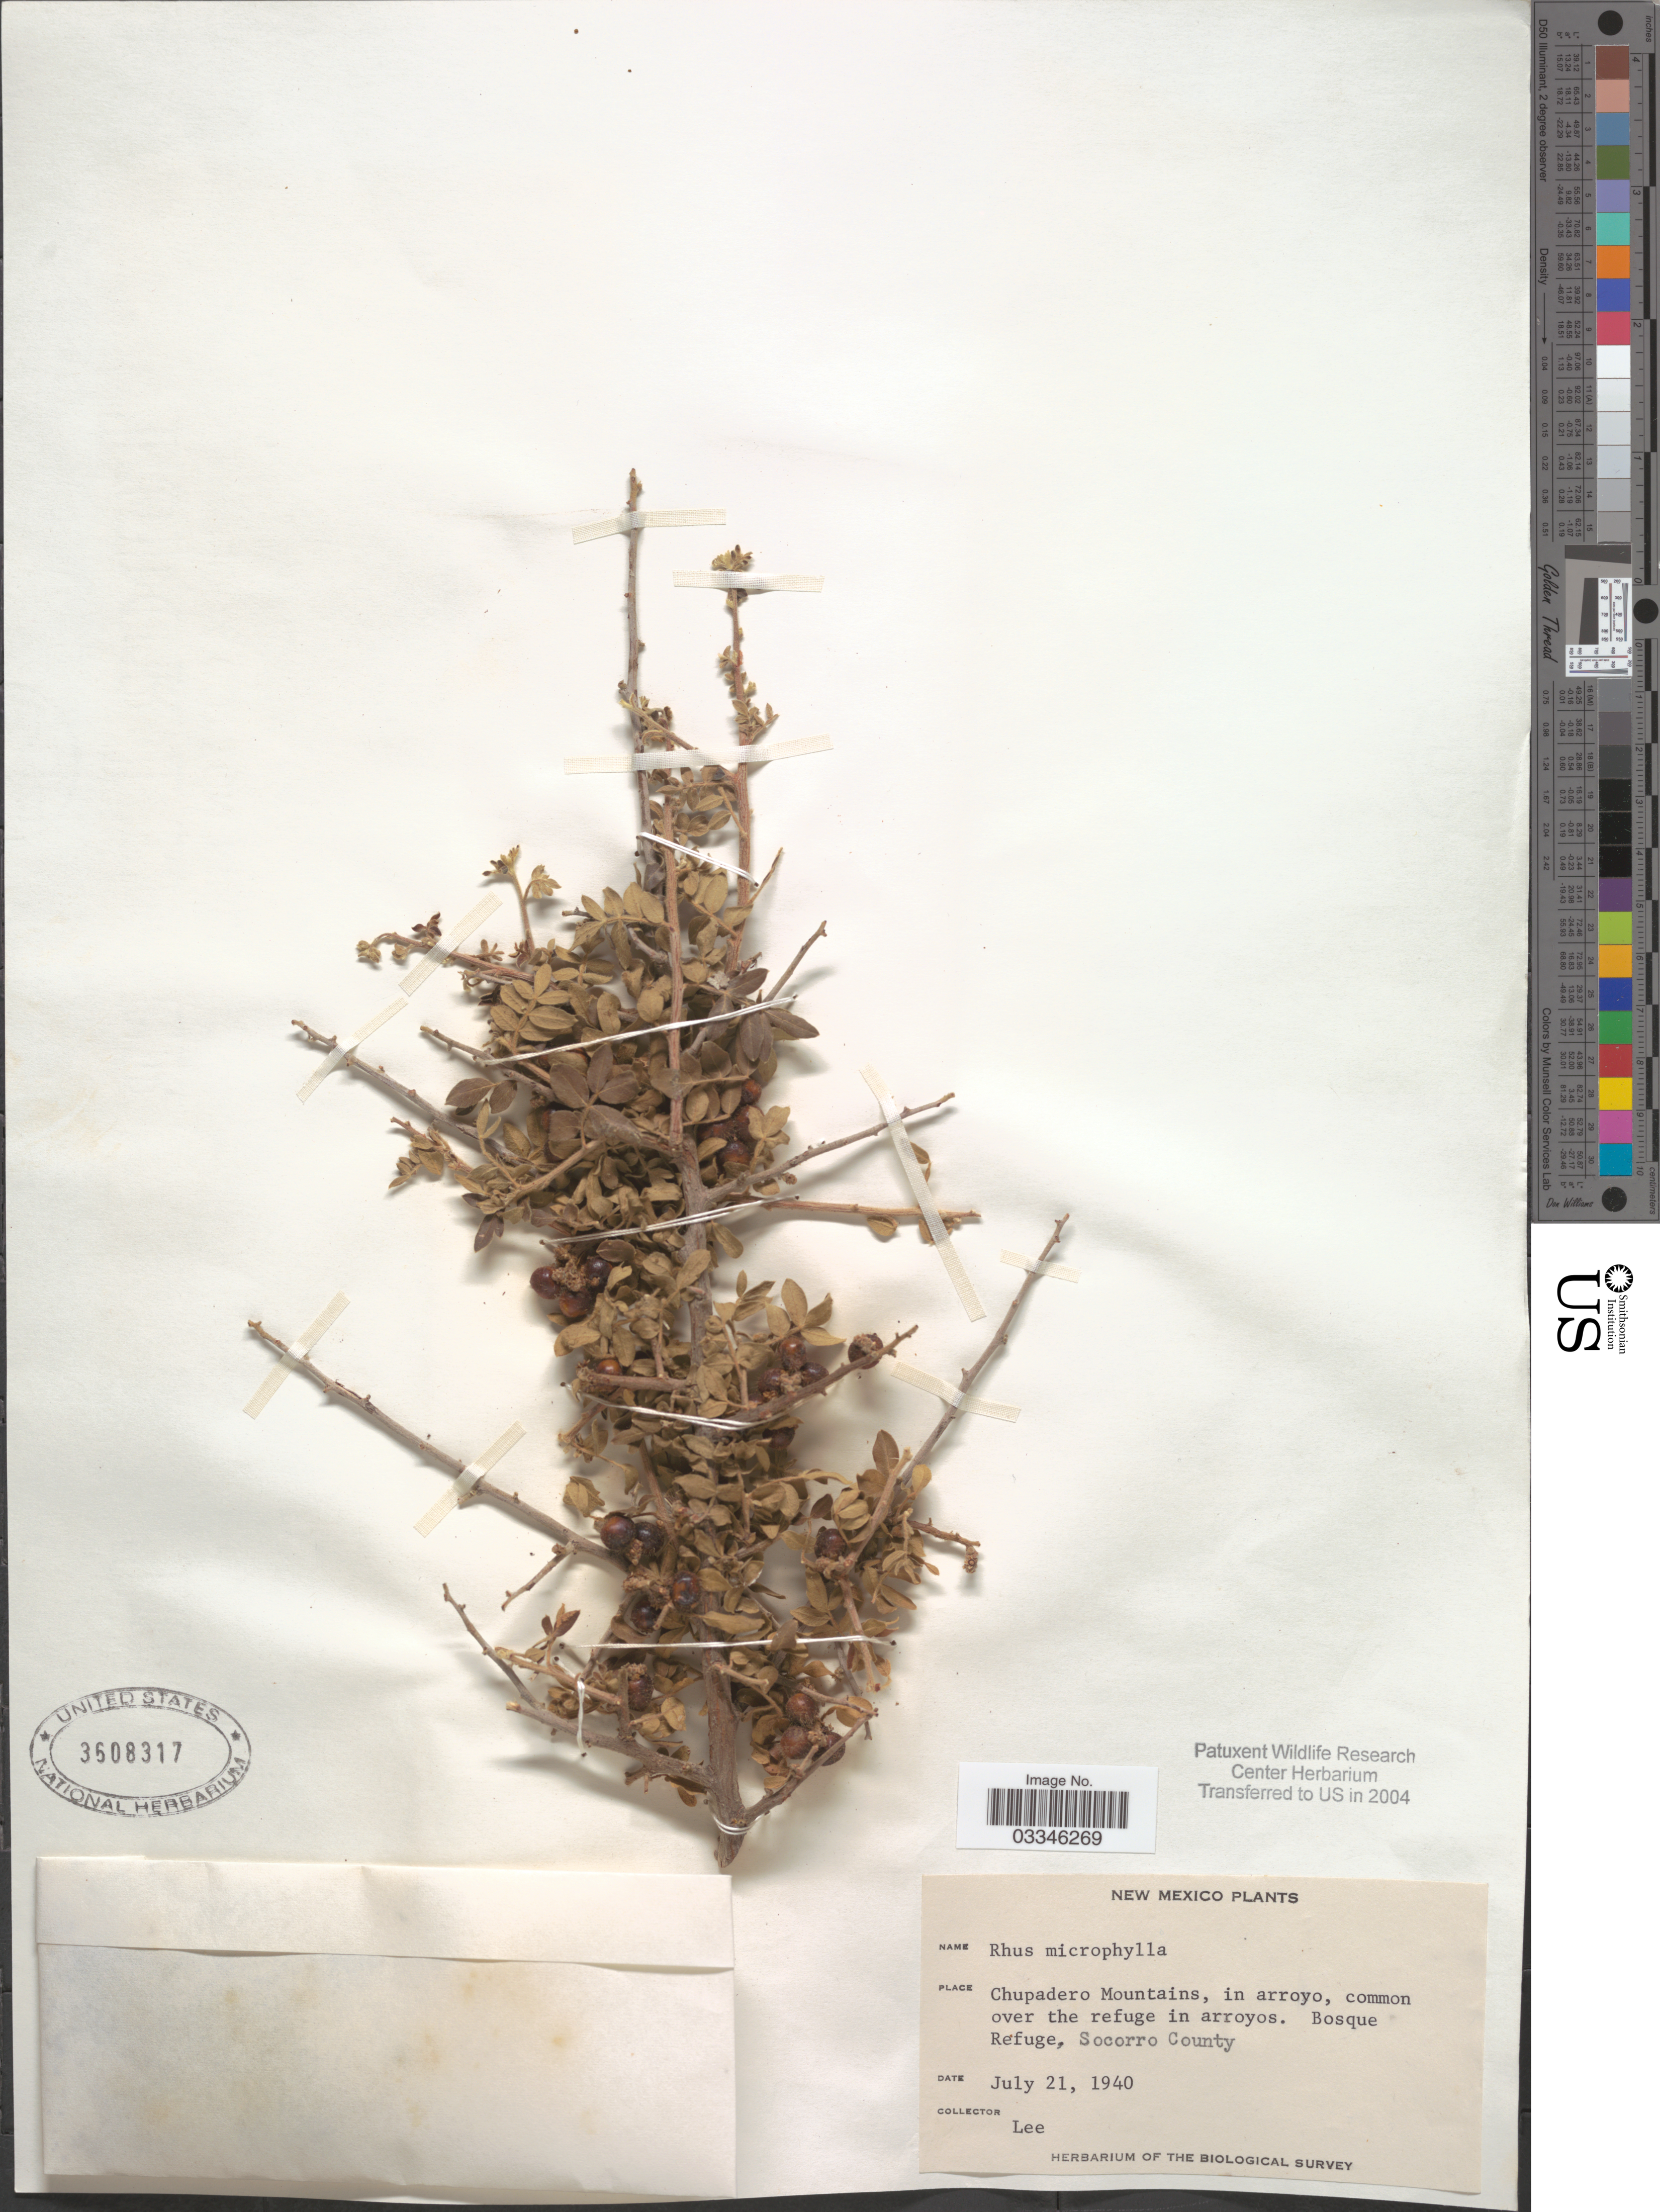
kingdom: Plantae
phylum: Tracheophyta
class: Magnoliopsida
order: Sapindales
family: Anacardiaceae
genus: Rhus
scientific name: Rhus microphylla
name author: Engelm.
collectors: -. Lee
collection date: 1940-07-21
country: United States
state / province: New Mexico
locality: Chupadero Mountains. Bosque Refuge, Socorro County.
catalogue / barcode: US 3608317